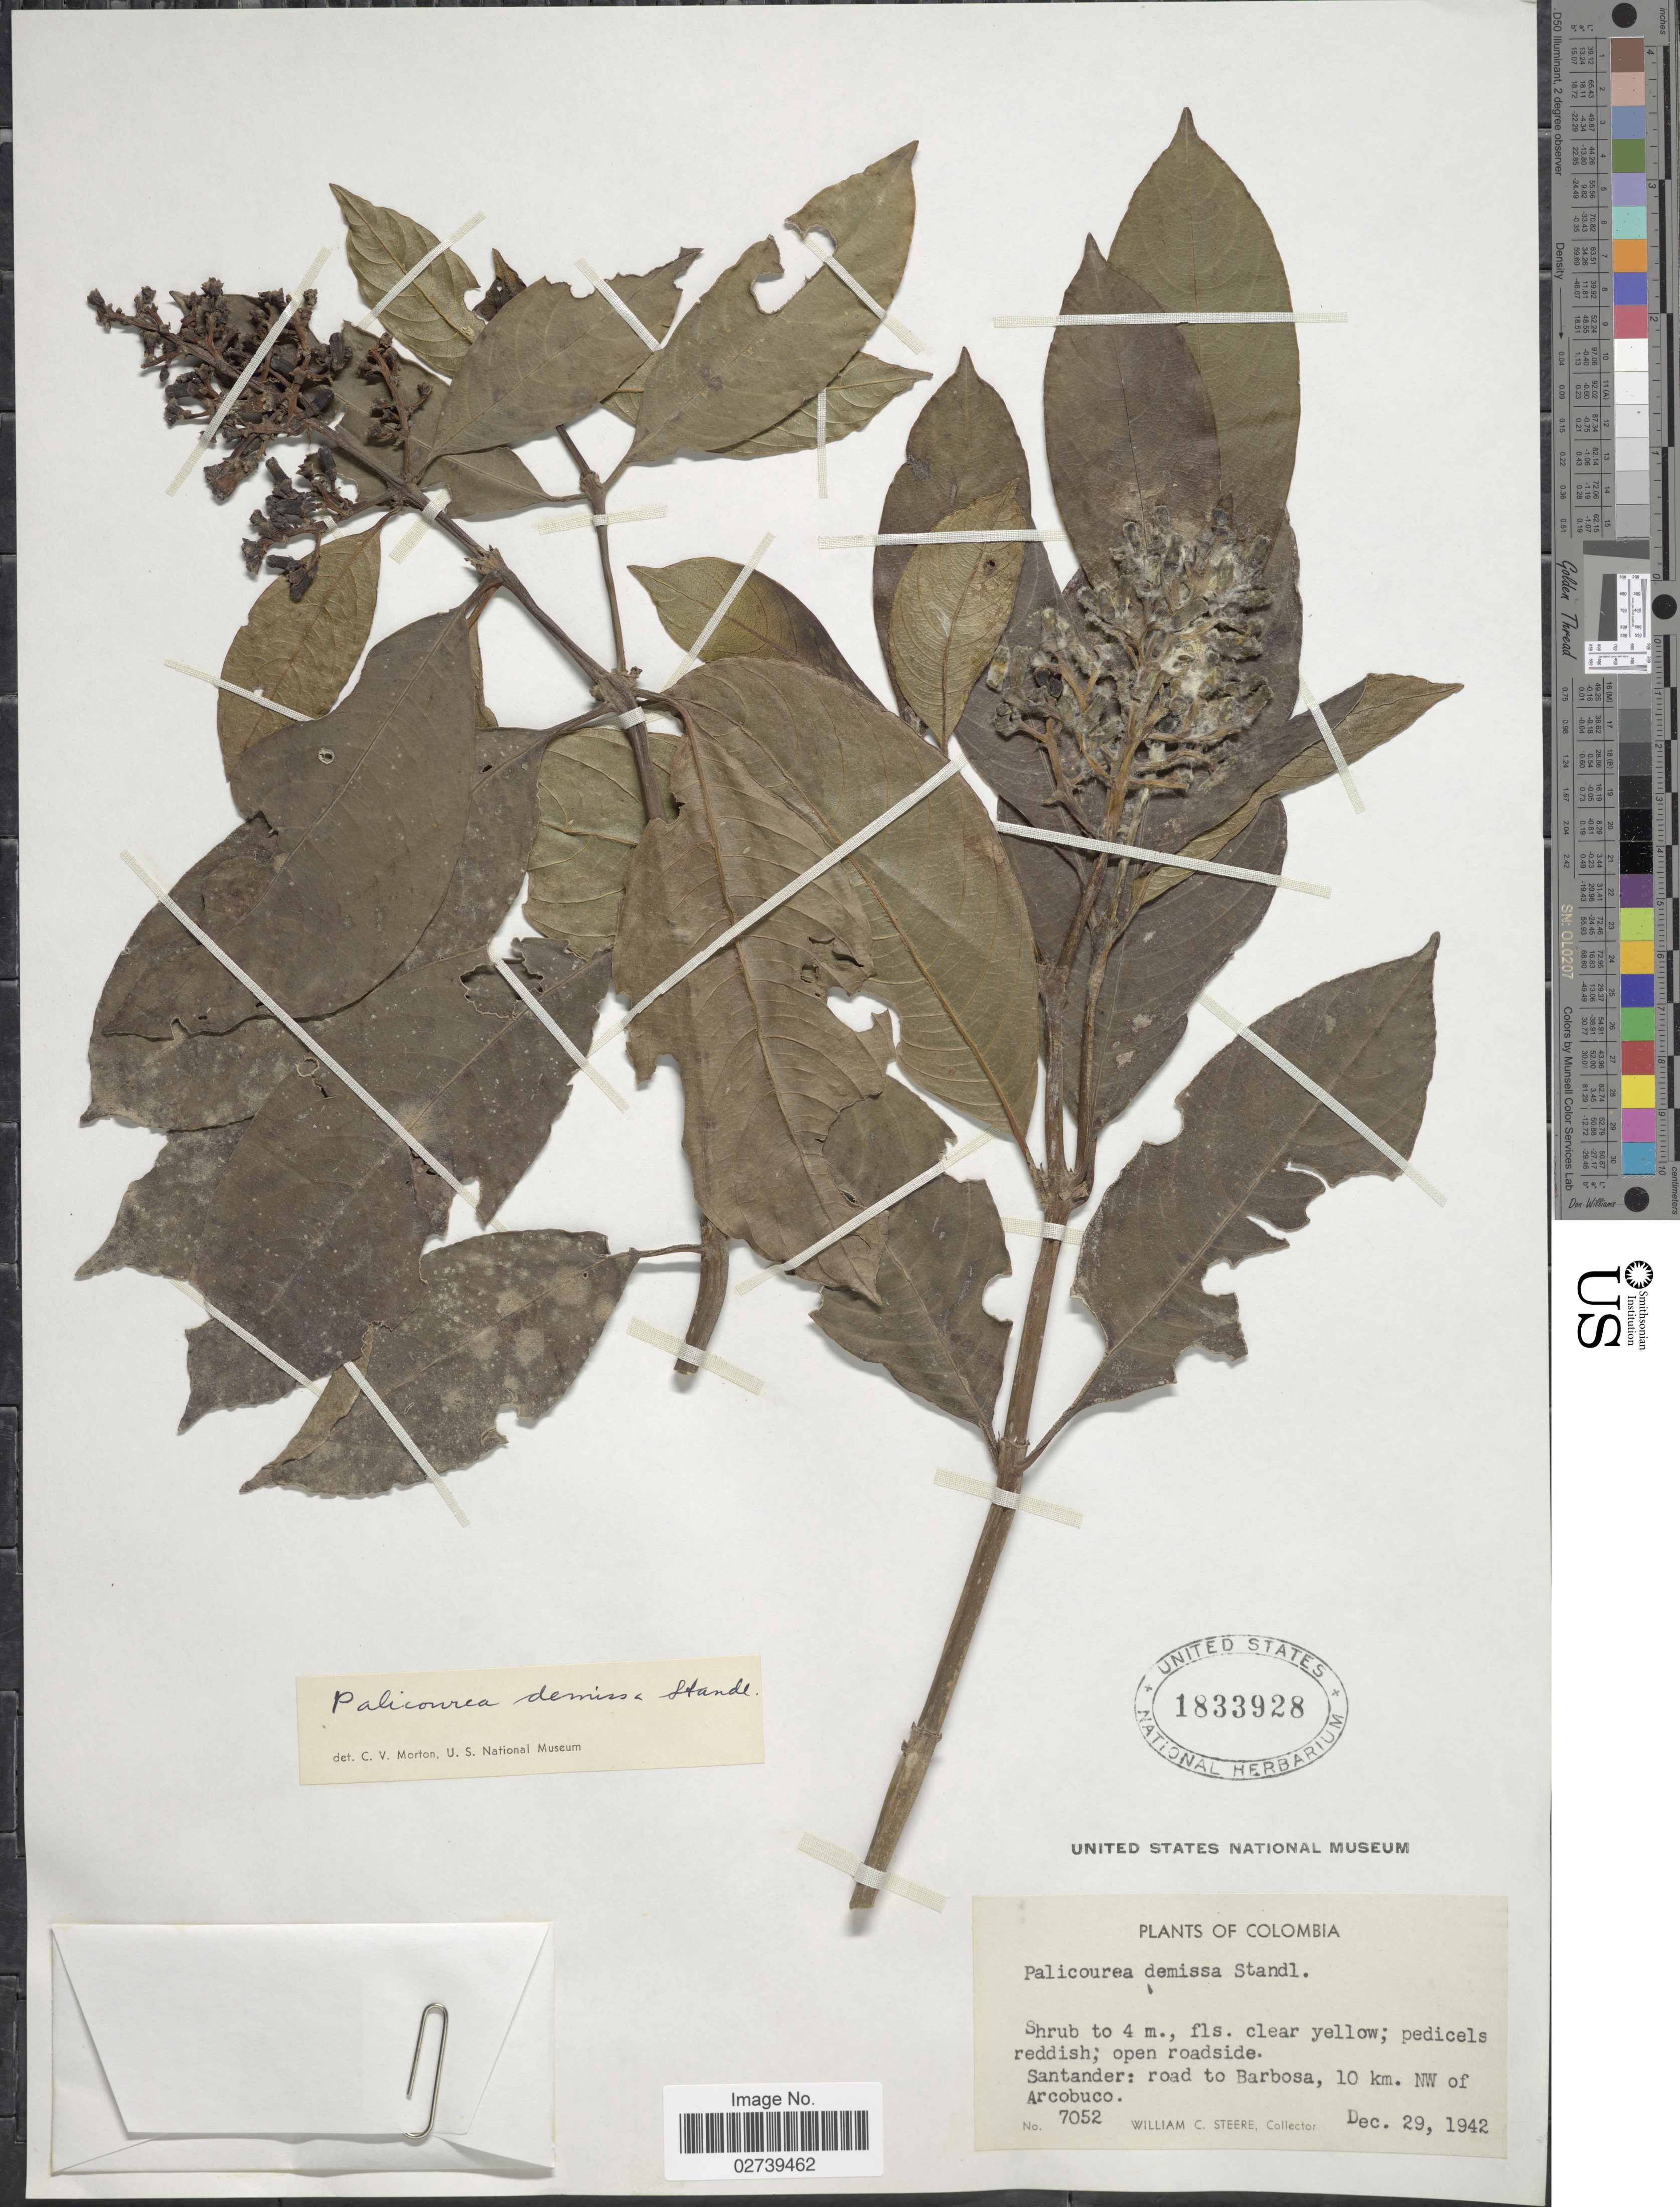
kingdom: Plantae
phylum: Tracheophyta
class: Magnoliopsida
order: Gentianales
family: Rubiaceae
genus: Palicourea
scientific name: Palicourea demissa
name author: Standl.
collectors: W. C. Steere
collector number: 7052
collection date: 1942-12-29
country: Colombia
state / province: Santander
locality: Open roadside, road to Barbosa, 10 km. NW of Arcobuco.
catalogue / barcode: US 1833928